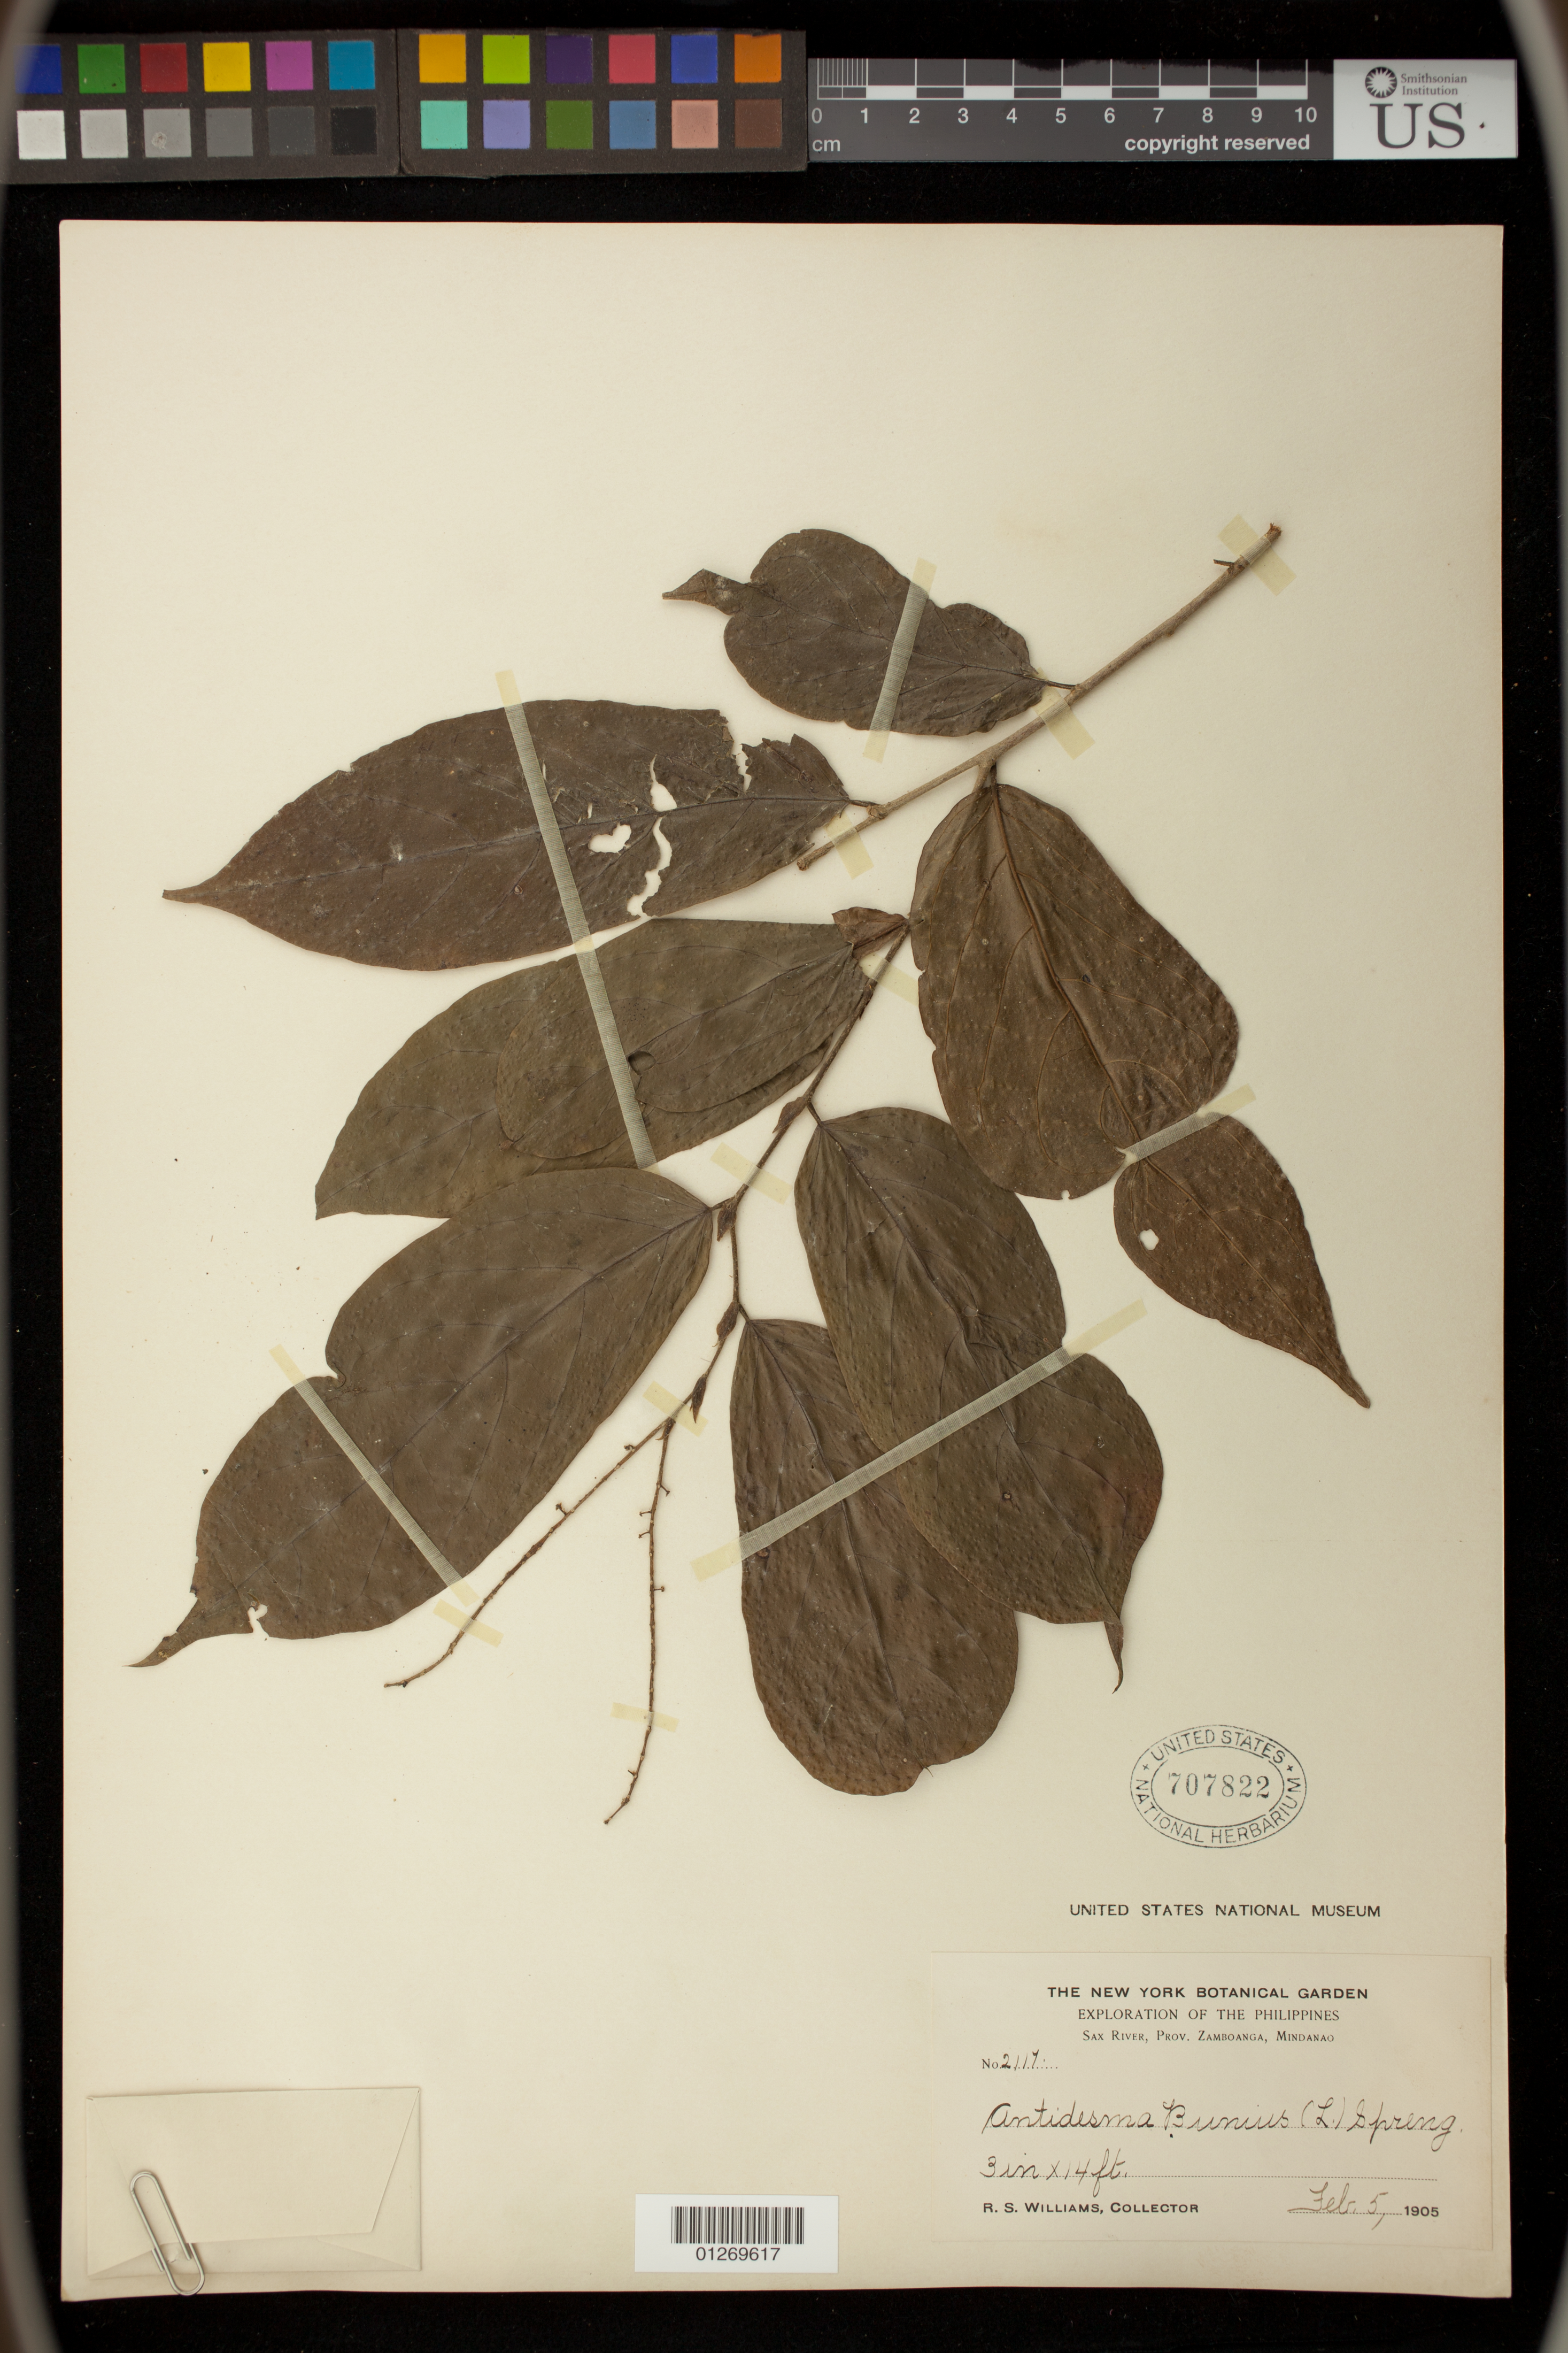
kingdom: Plantae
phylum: Tracheophyta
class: Magnoliopsida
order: Malpighiales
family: Phyllanthaceae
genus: Antidesma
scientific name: Antidesma bunius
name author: (L.) Spreng.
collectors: R. S. Williams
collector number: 2117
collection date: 1905-02-05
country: Philippines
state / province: Zamboanga Peninsula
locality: Sax River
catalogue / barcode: US 707822